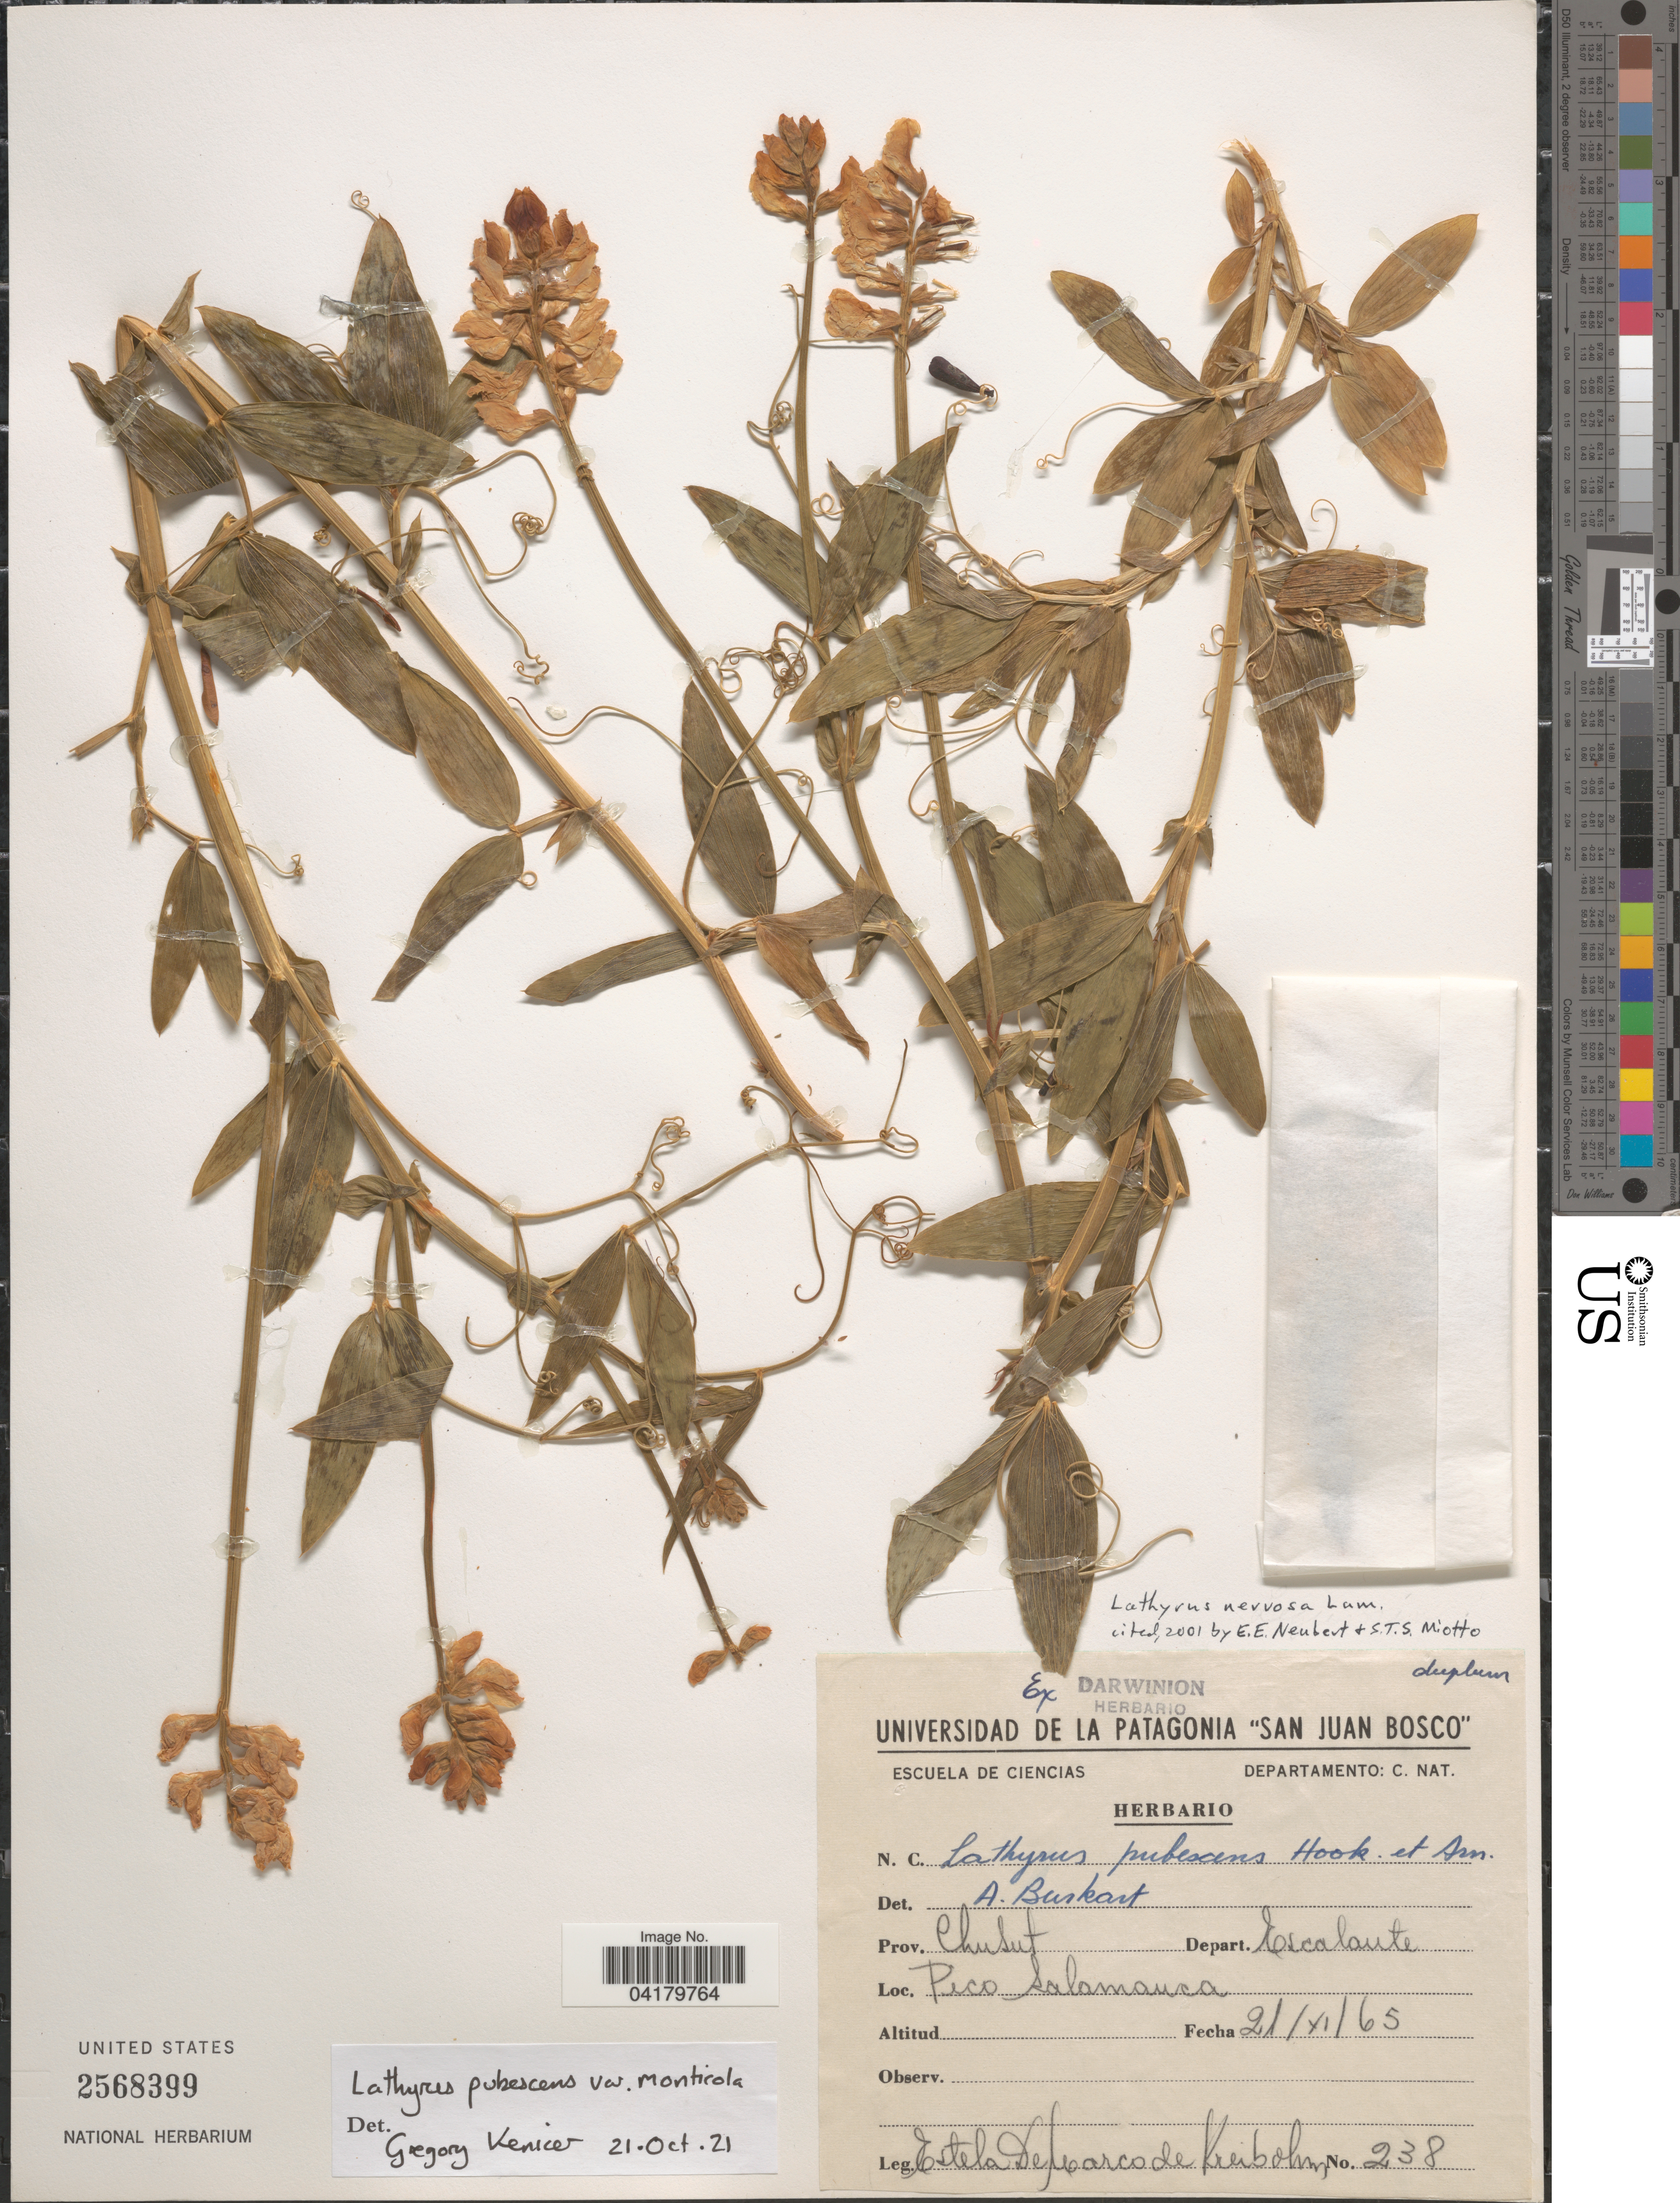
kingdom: Plantae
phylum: Tracheophyta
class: Magnoliopsida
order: Fabales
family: Fabaceae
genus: Lathyrus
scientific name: Lathyrus pubescens var. monticola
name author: Burkart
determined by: Kenicer, Gregory J.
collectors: E. Kreibohm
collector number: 238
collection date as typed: Transcribed d/m/y: 21/11/65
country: Argentina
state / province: Chubut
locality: Depart. Escalante. Pico Salamanca.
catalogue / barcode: US 2568399